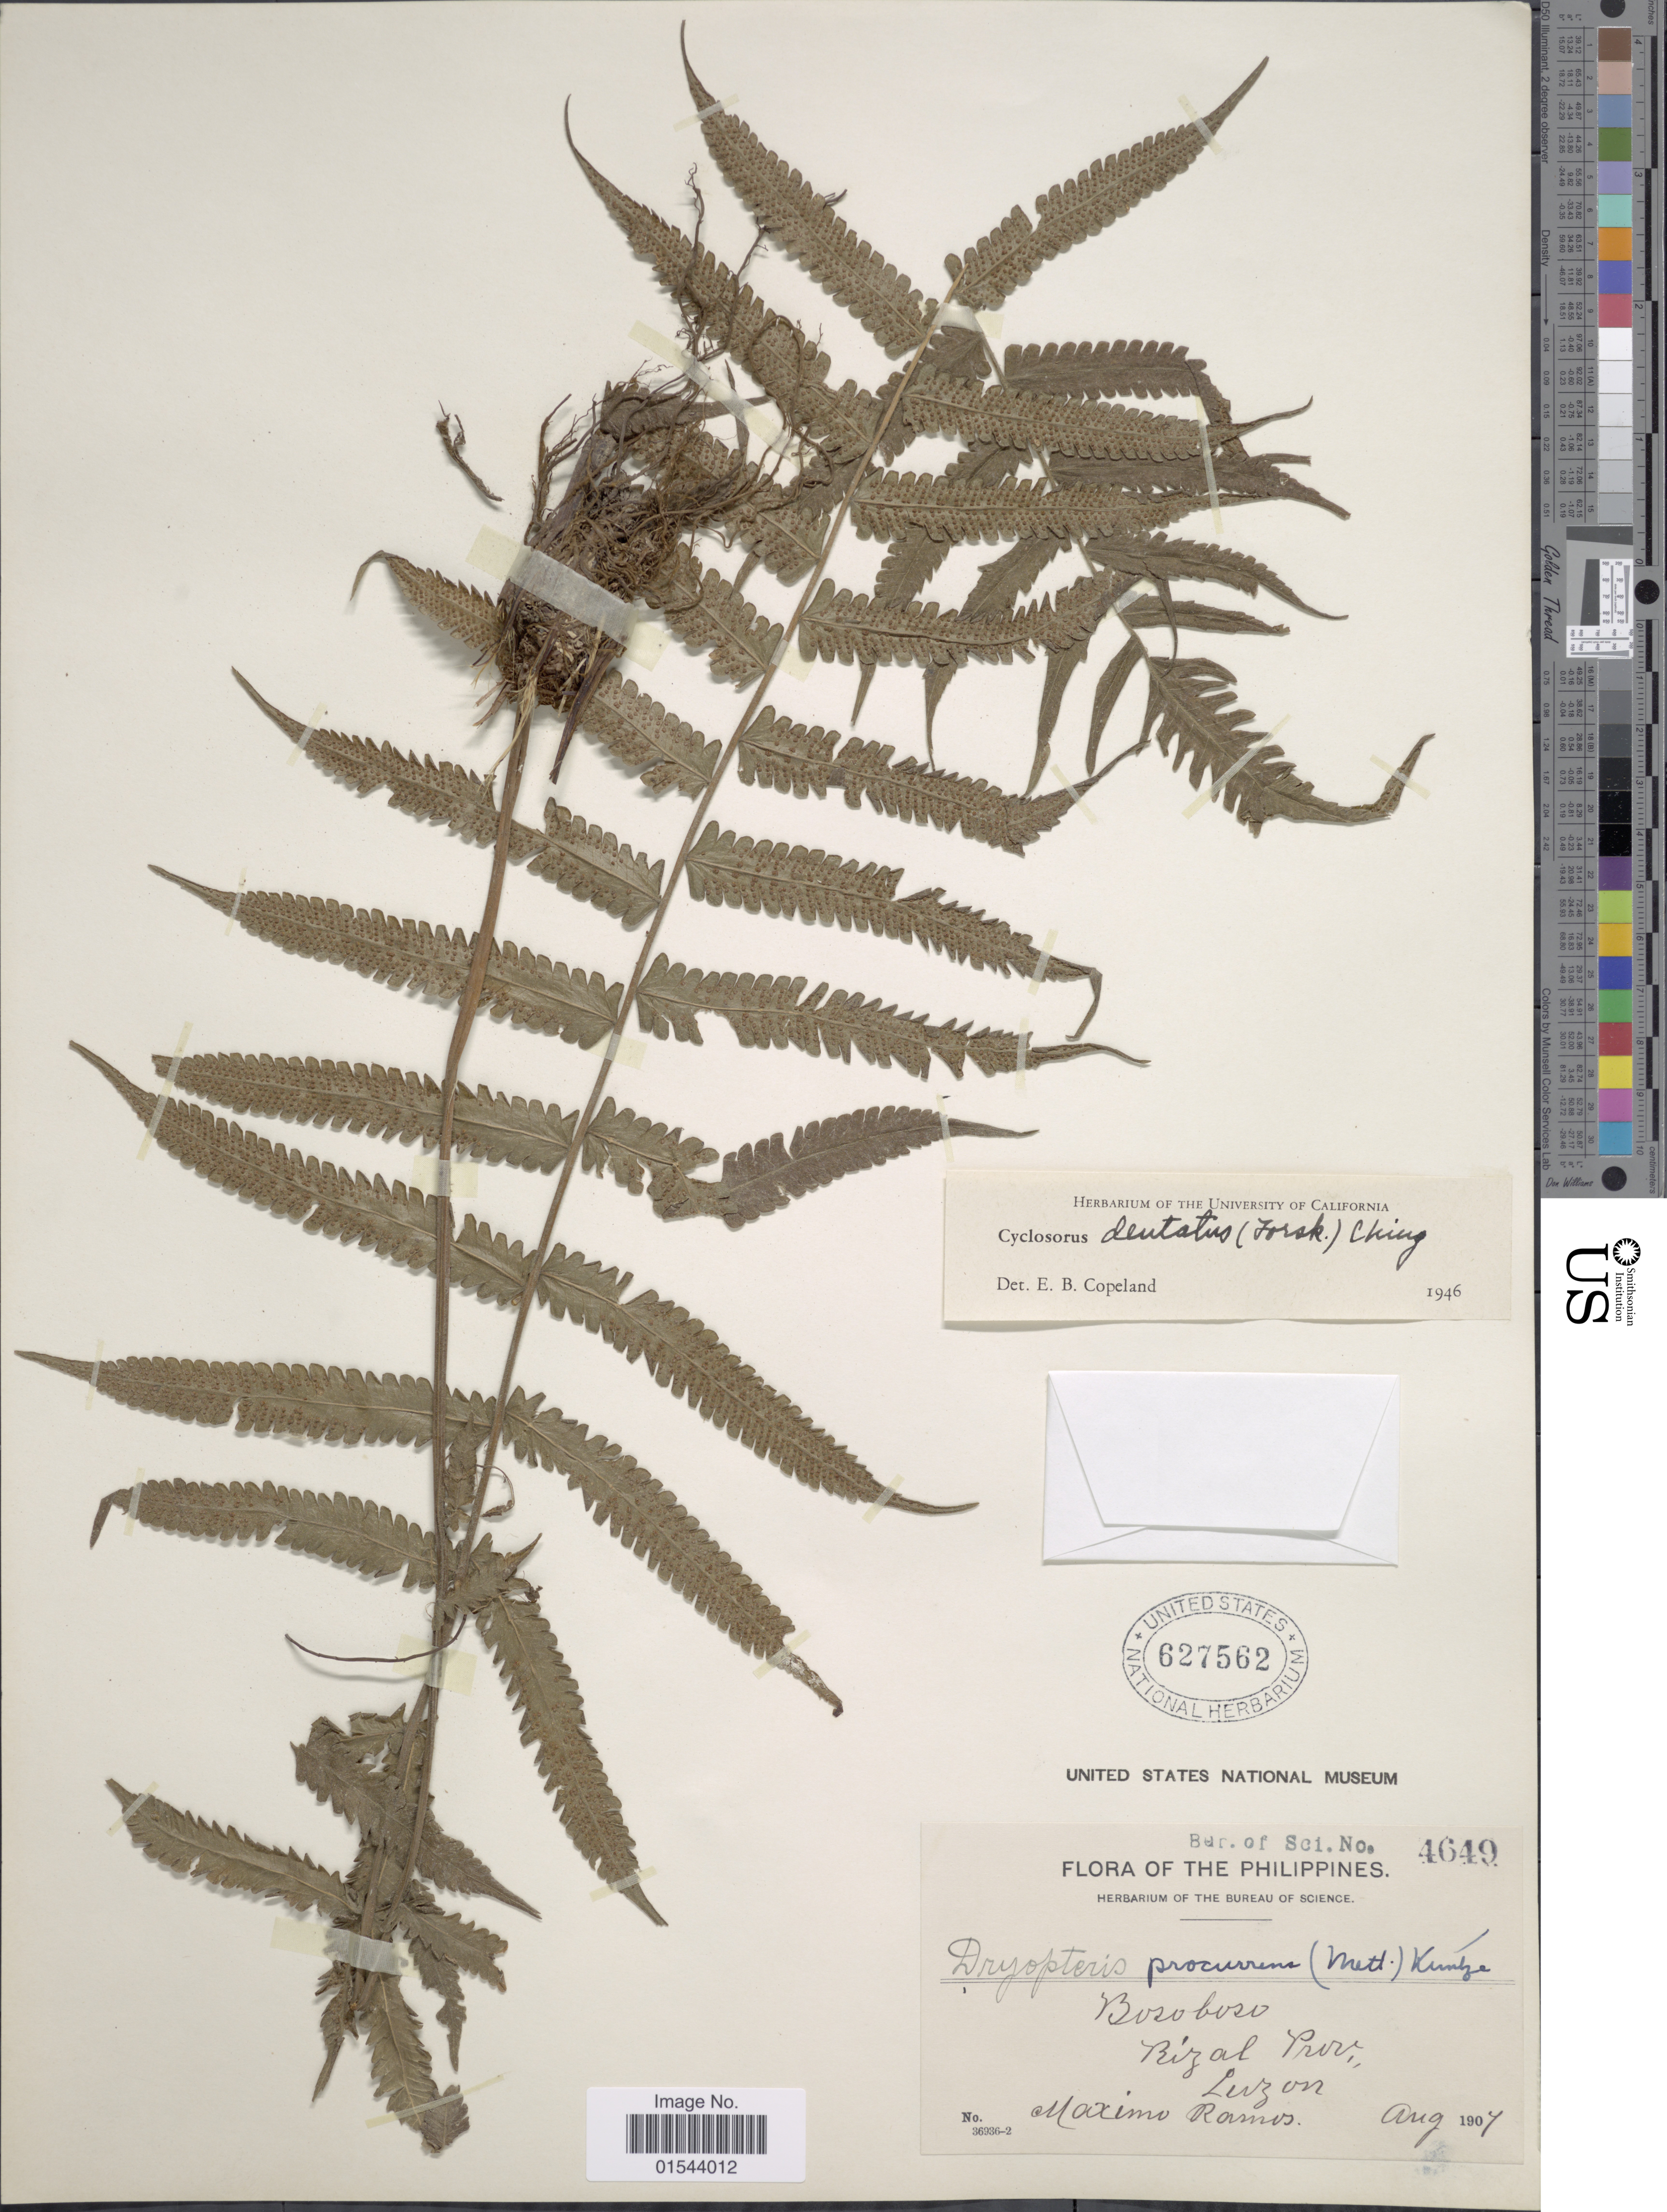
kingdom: Plantae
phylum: Tracheophyta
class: Polypodiopsida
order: Polypodiales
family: Thelypteridaceae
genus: Christella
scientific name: Christella dentata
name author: (Forssk.) Brownsey & Jermy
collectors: M. Ramos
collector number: Bur. of. Sci. 4649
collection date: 1907-08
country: Philippines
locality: Bosoboso, Rizal Prov., Luzon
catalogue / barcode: US 627562